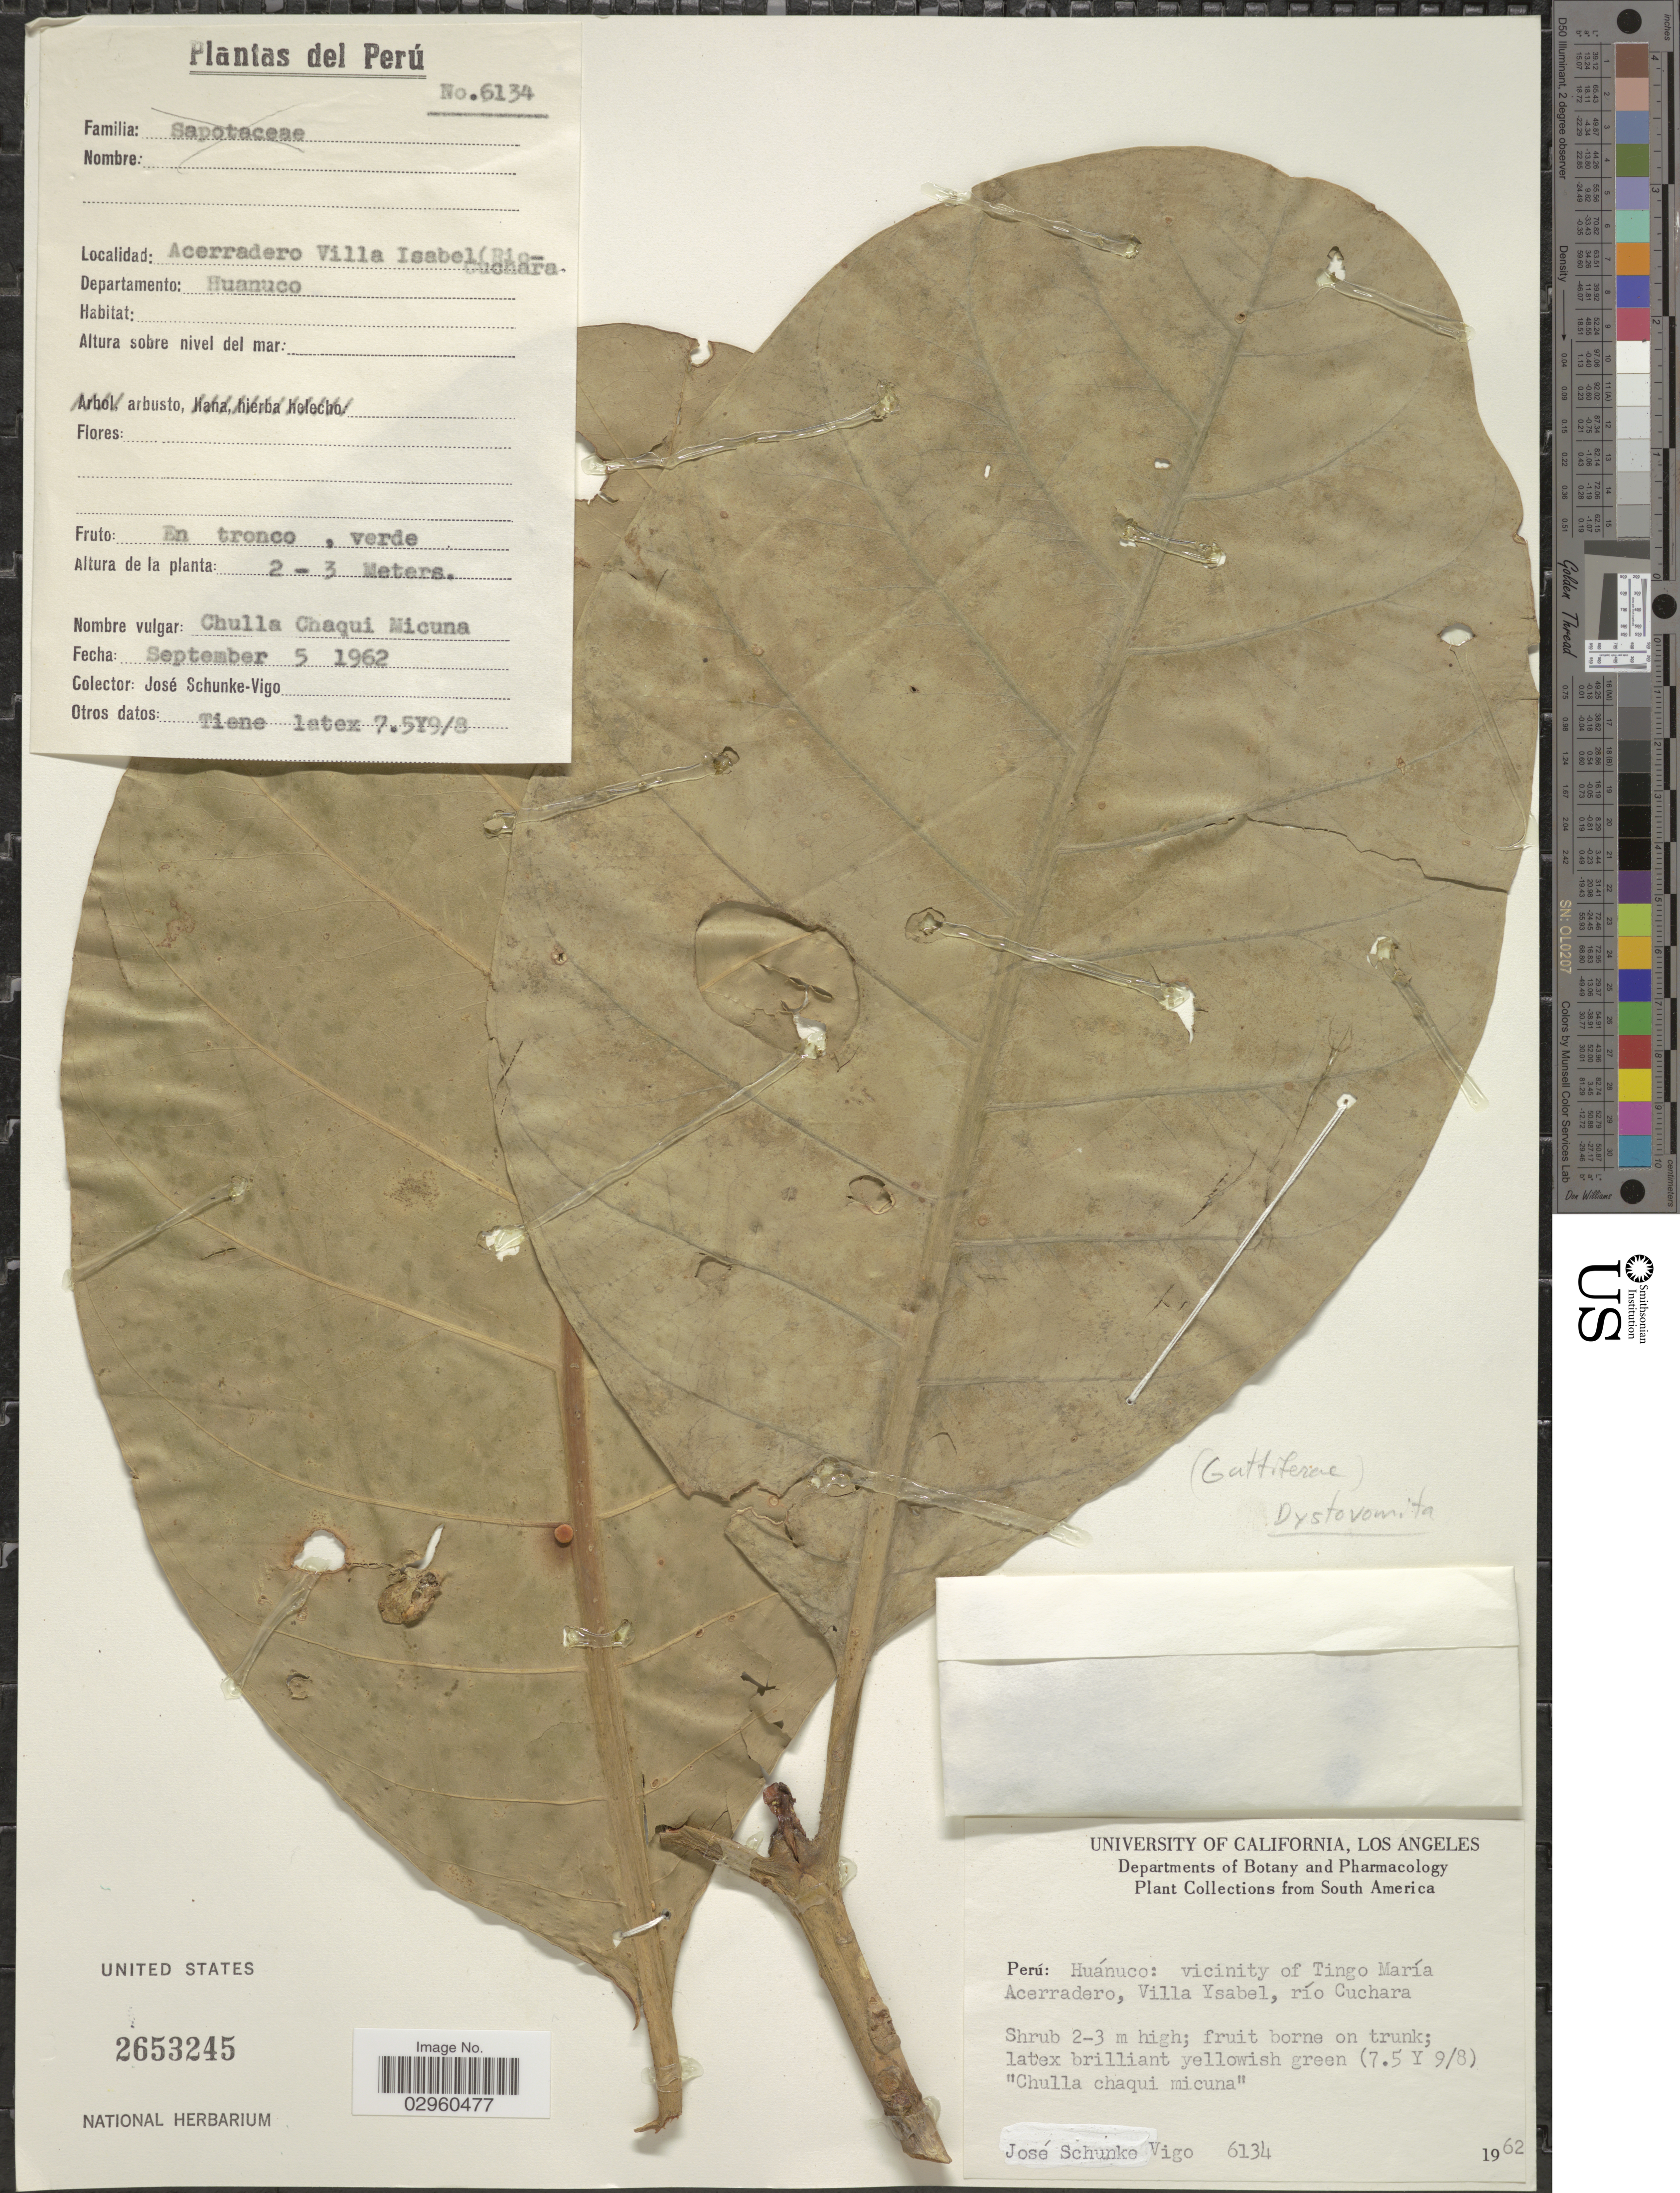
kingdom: Plantae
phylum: Tracheophyta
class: Magnoliopsida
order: Malpighiales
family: Clusiaceae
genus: Dystovomita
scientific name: Dystovomita sp.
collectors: J. Schunke Vigo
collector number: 6134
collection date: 1962-09-05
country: Peru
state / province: Huánuco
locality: Huánuco: vicinity of Tingo María Acerradero, Villa Ysabel, río Guchara.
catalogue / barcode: US 2653245